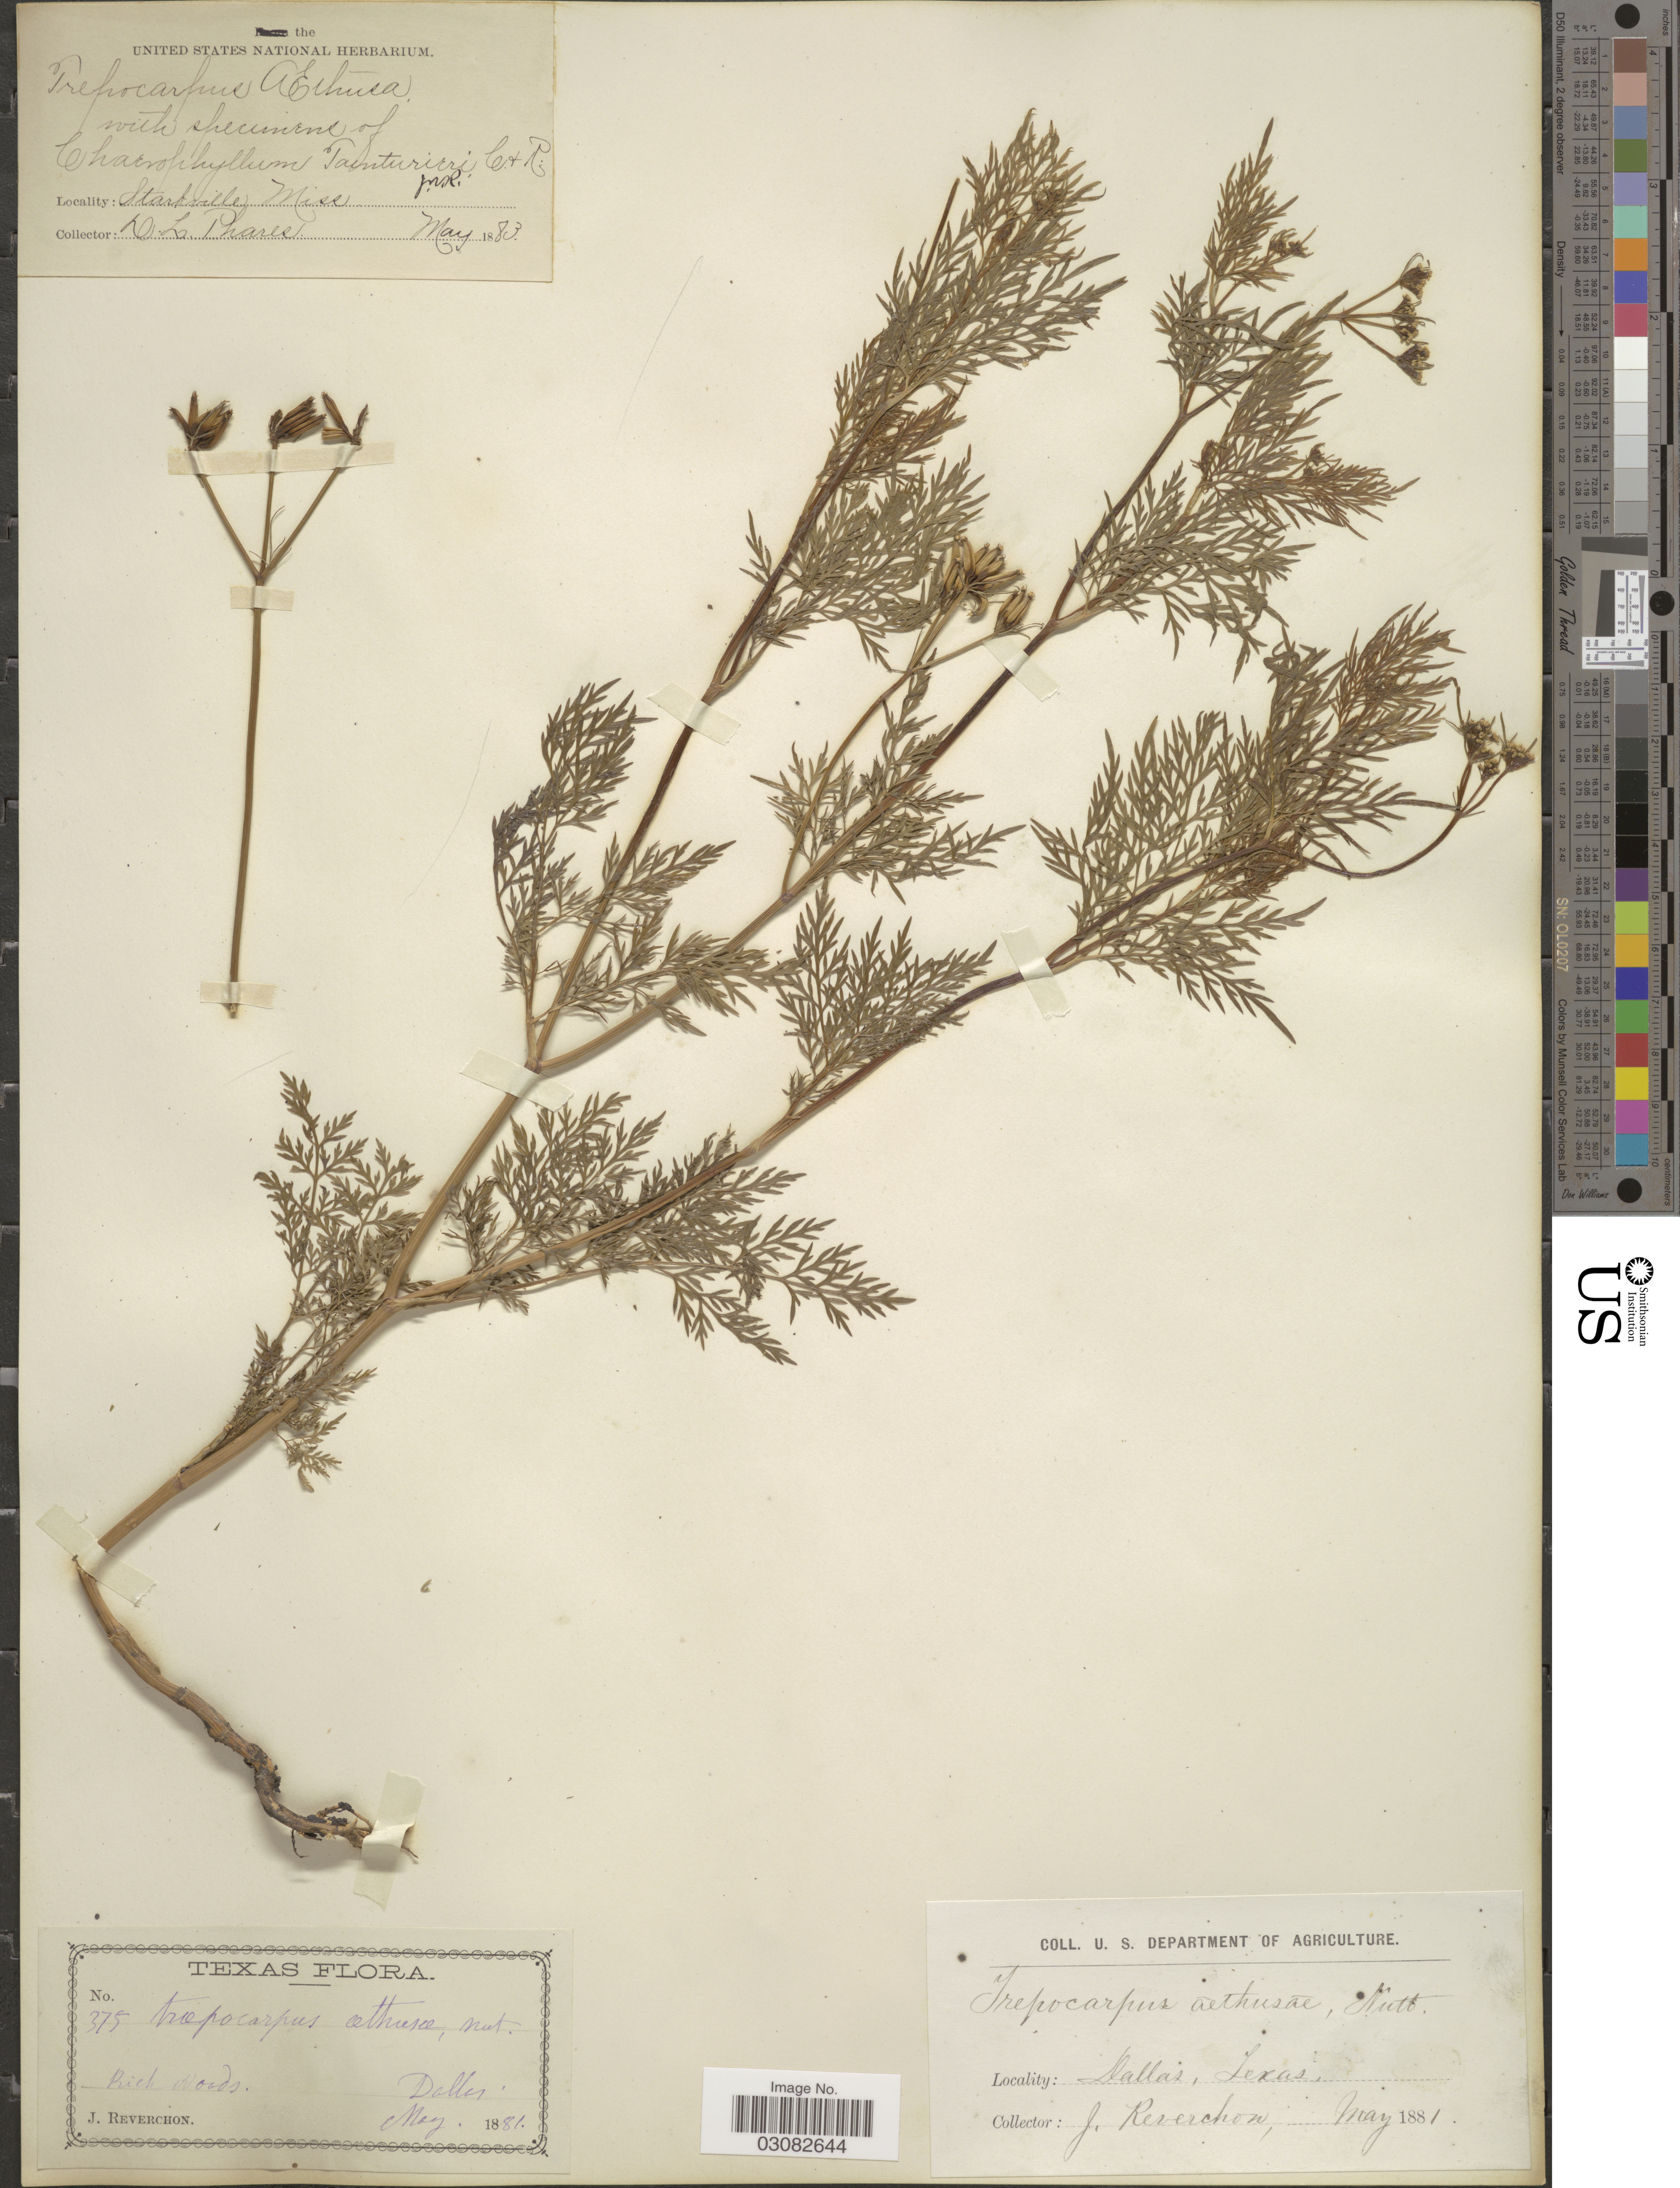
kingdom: Plantae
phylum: Tracheophyta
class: Magnoliopsida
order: Apiales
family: Apiaceae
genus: Trepocarpus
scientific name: Trepocarpus aethusae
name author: Nutt. ex DC.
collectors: J. Reverchon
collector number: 375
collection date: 1881-05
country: United States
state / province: Texas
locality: Dallas.